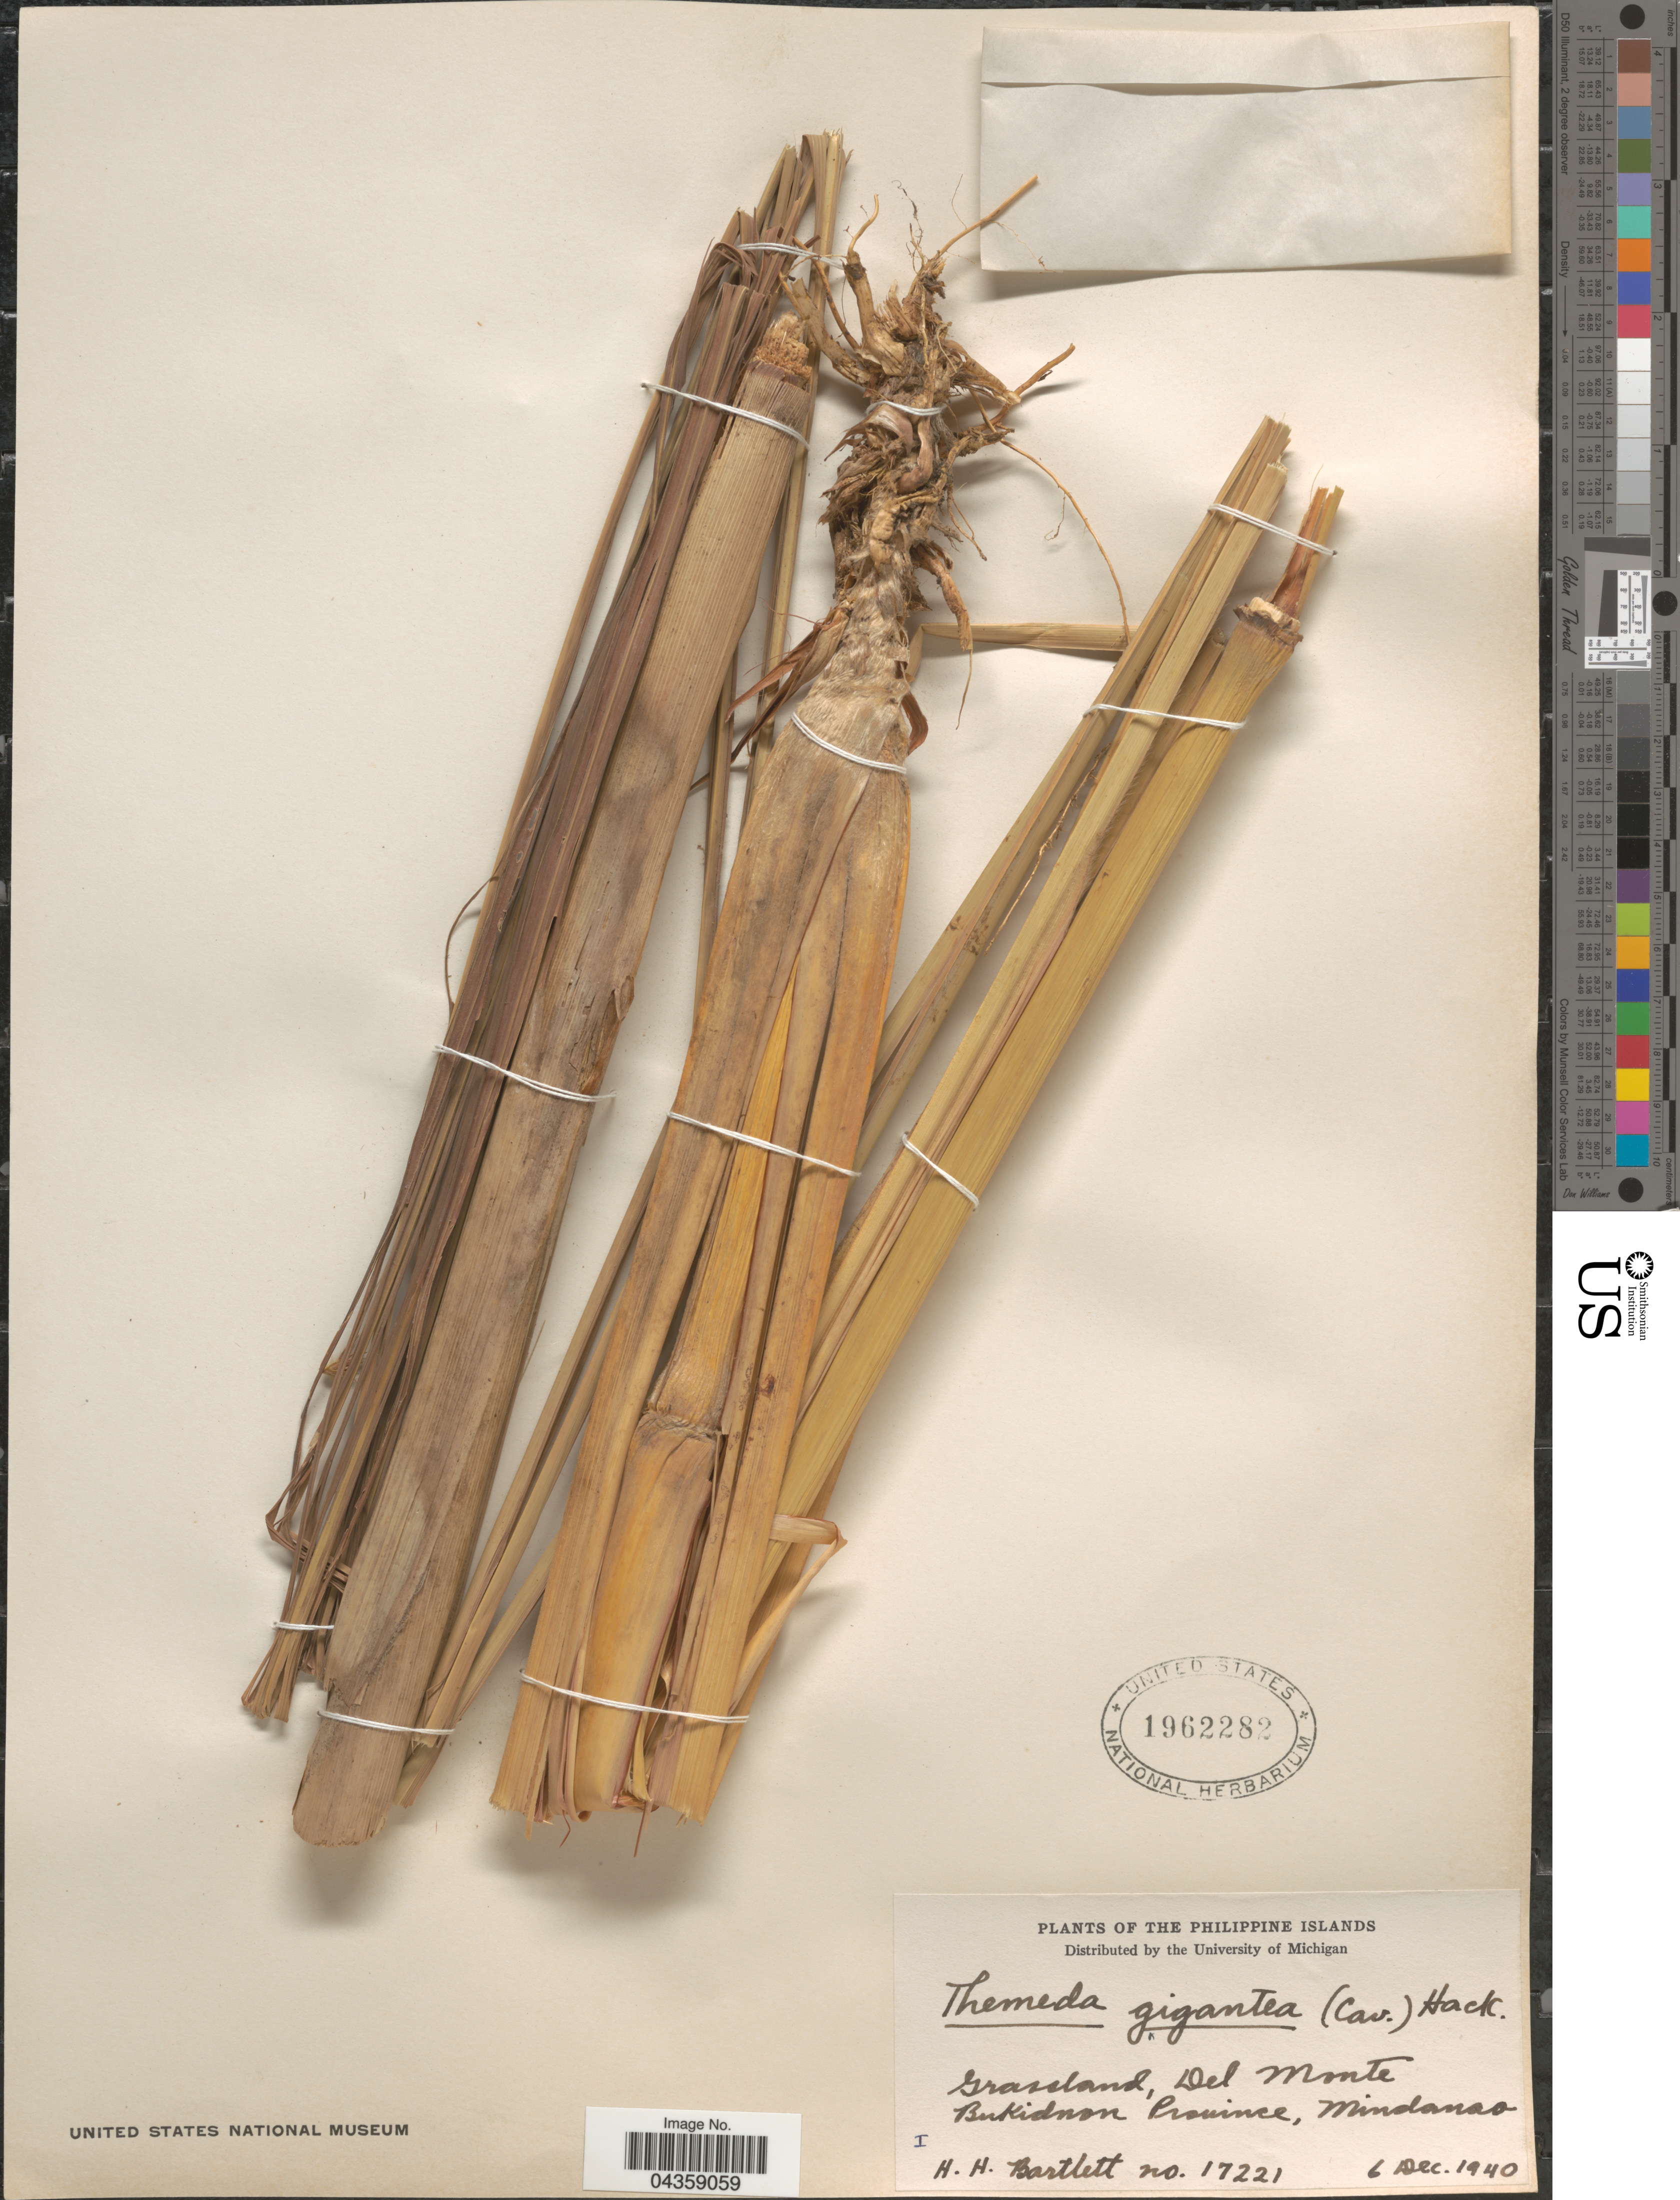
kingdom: Plantae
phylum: Tracheophyta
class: Liliopsida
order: Poales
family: Poaceae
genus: Themeda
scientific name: Themeda gigantea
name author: Hack.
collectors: H. H. Bartlett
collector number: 17221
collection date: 1940-12-06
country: Philippines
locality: The Philippine Islands. Del Monte. BuKidnon Province, Mindanao.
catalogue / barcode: US 1962282